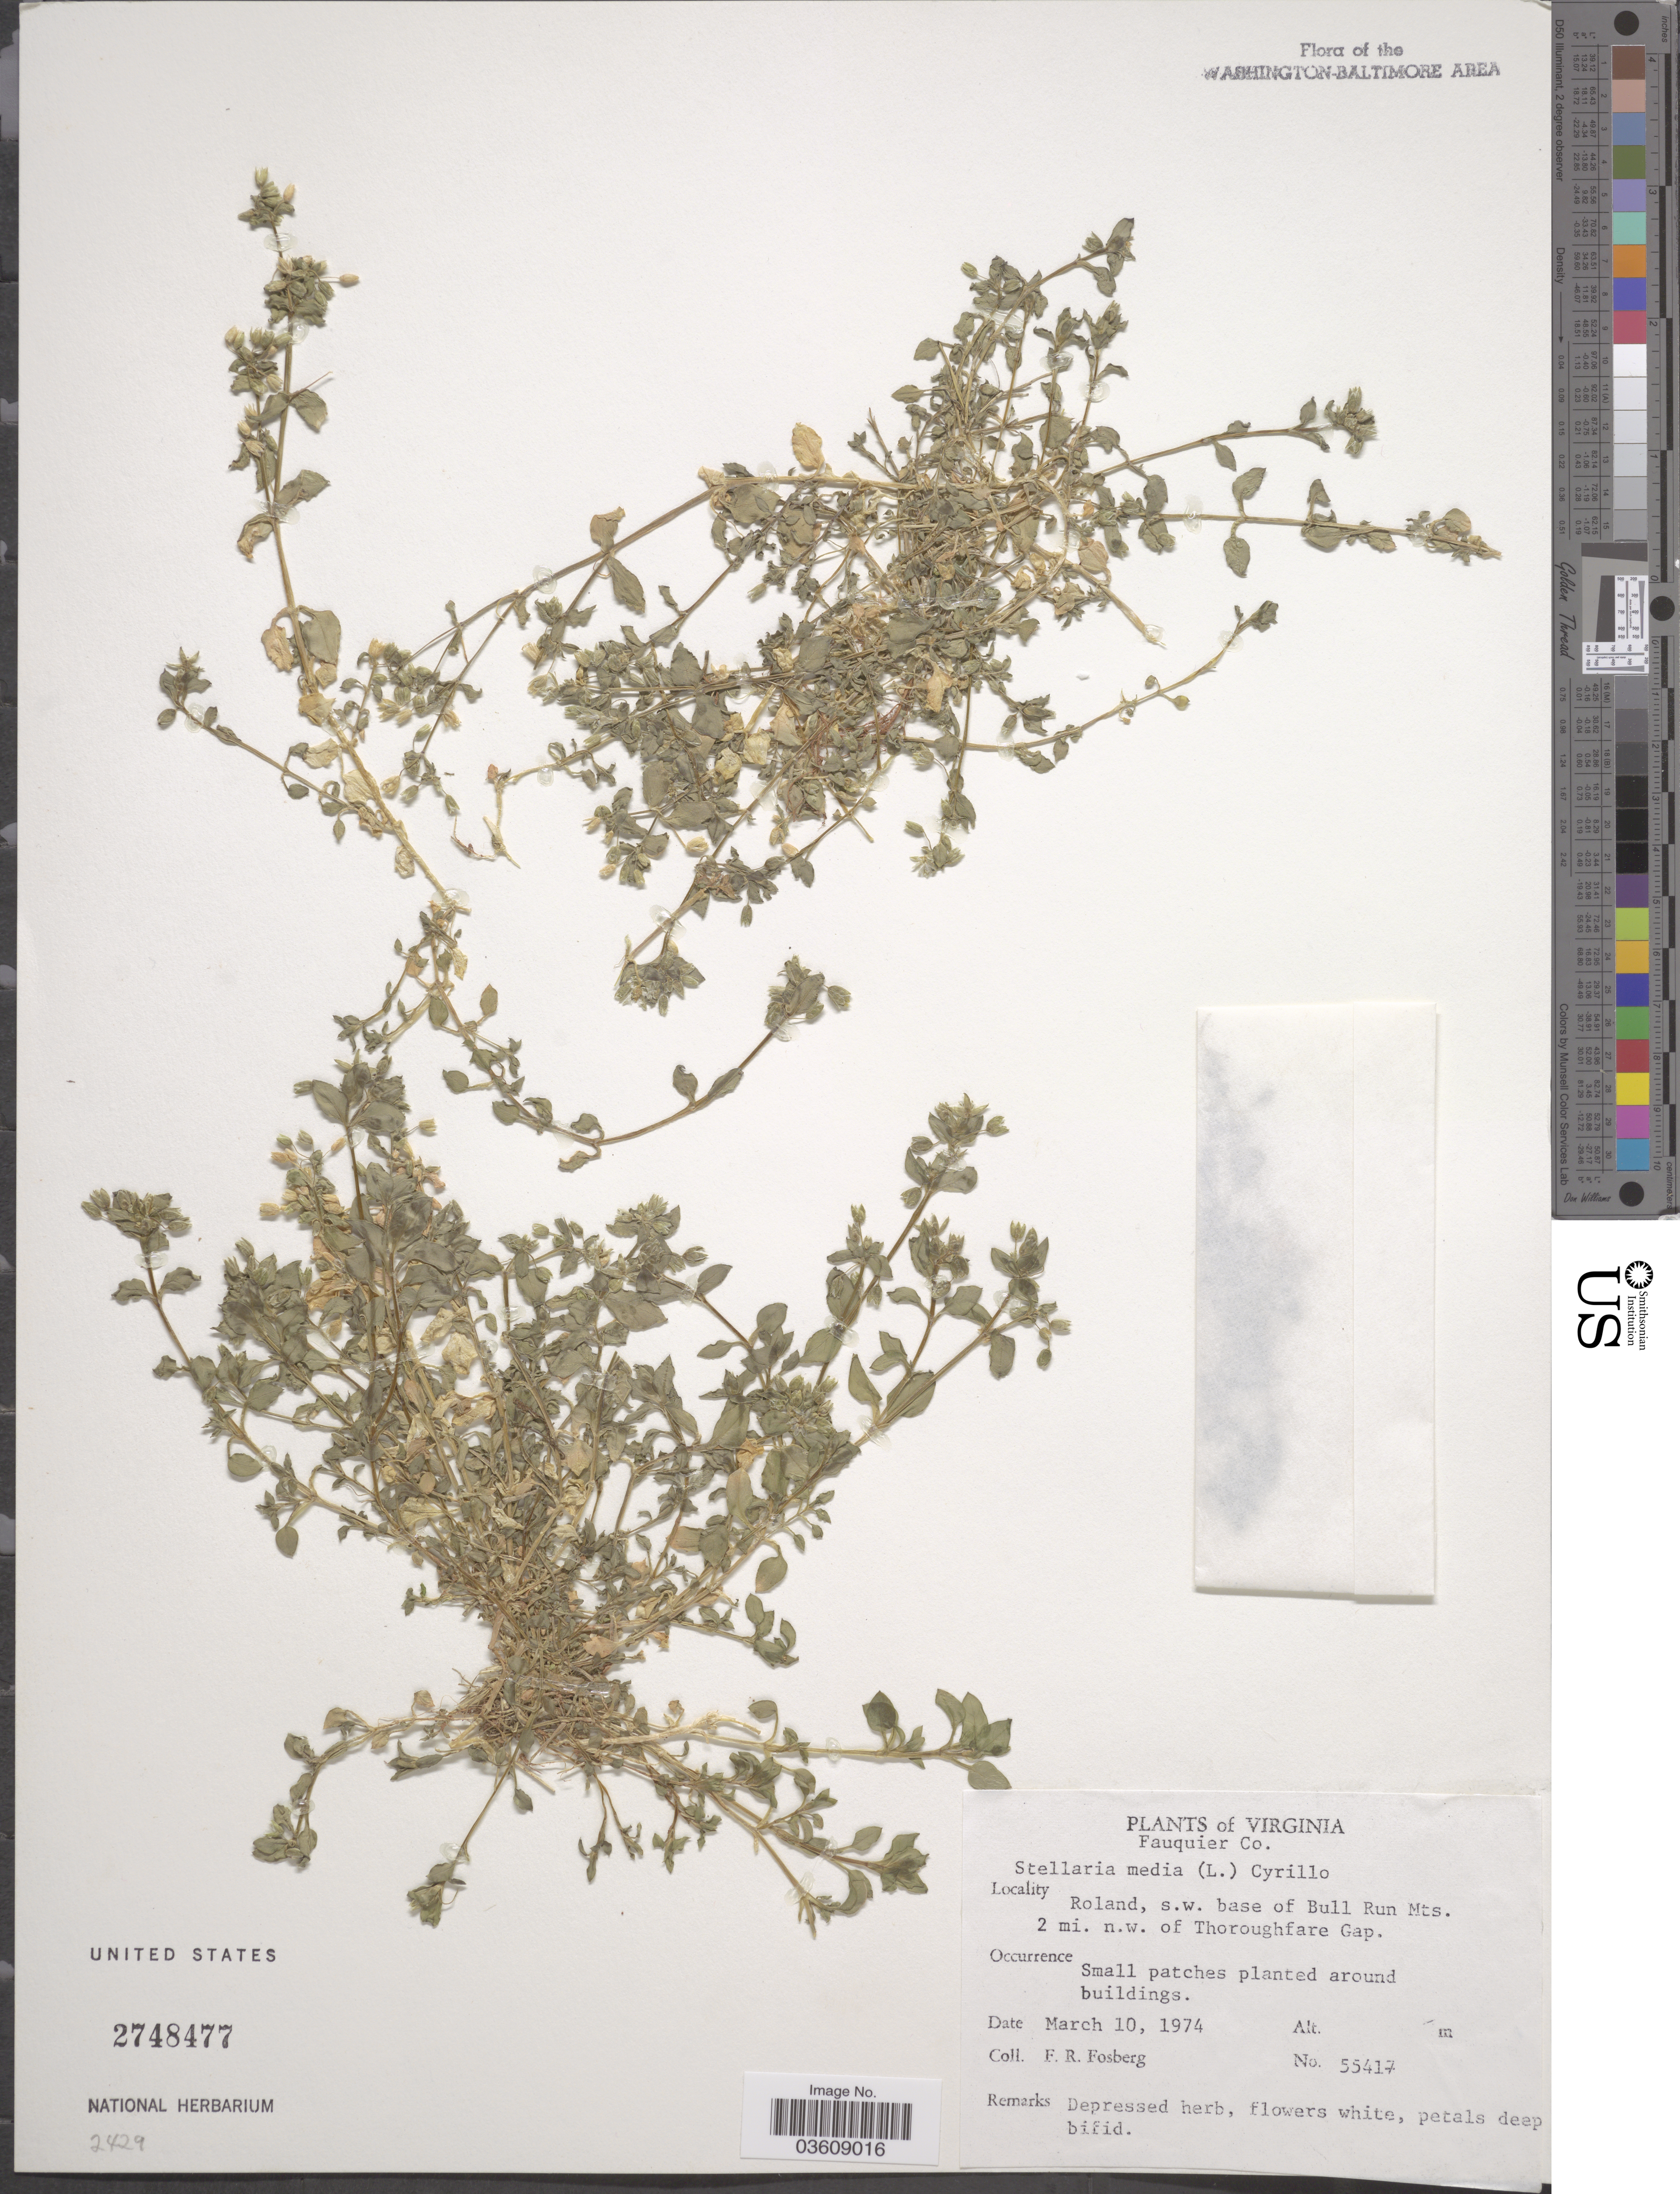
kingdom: Plantae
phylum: Tracheophyta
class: Magnoliopsida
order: Caryophyllales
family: Caryophyllaceae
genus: Stellaria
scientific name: Stellaria media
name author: (L.) Vill.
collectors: F. R. Fosberg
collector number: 55417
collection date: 1974-03-10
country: United States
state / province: Virginia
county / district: Fauquier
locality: Fauquier Co. Roland, s.w. base of Bull Run Mts. 2 mi. n.w. of Thoroughfare Gap.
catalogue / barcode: US 2748477